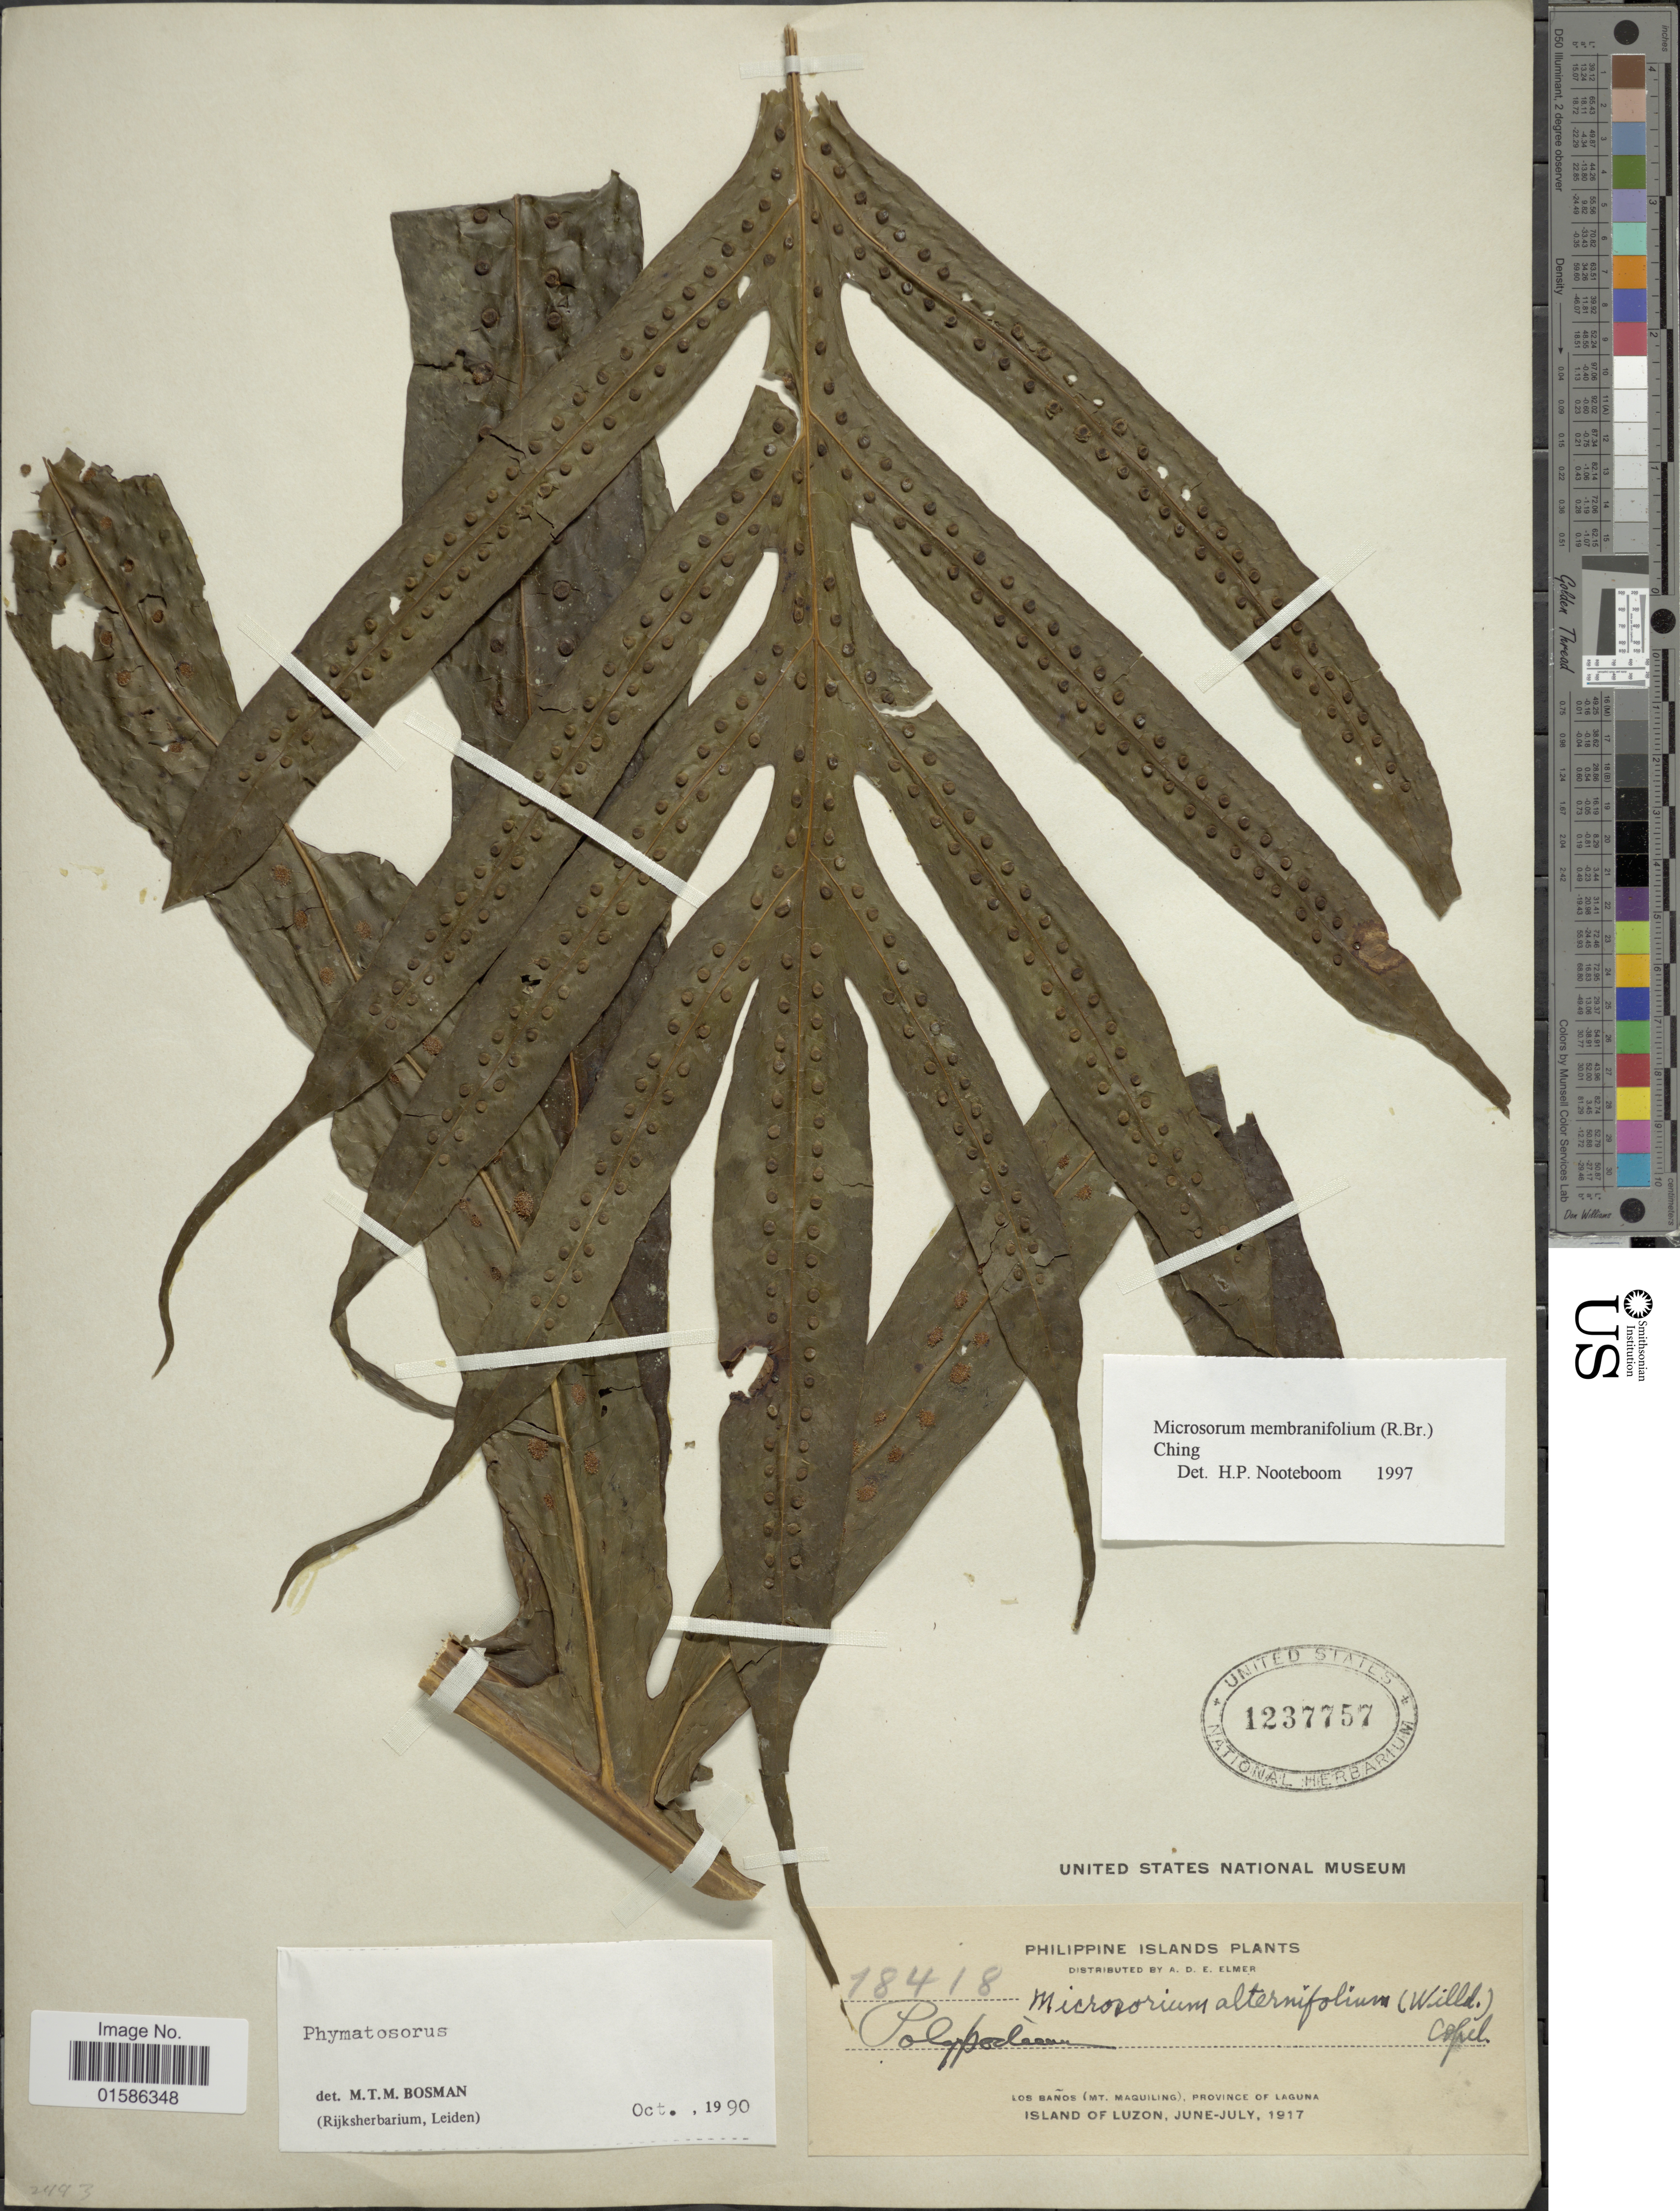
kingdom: Plantae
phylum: Tracheophyta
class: Polypodiopsida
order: Polypodiales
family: Polypodiaceae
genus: Microsorum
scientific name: Microsorum membranifolium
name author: (R. Br.) Ching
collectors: A. D. E. Elmer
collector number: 18418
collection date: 1917-06/1917-07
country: Philippines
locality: Philippine Islands, Los Baños (Mt. Maquiling), Province of Laguna, Island of Luzon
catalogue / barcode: US 1237757